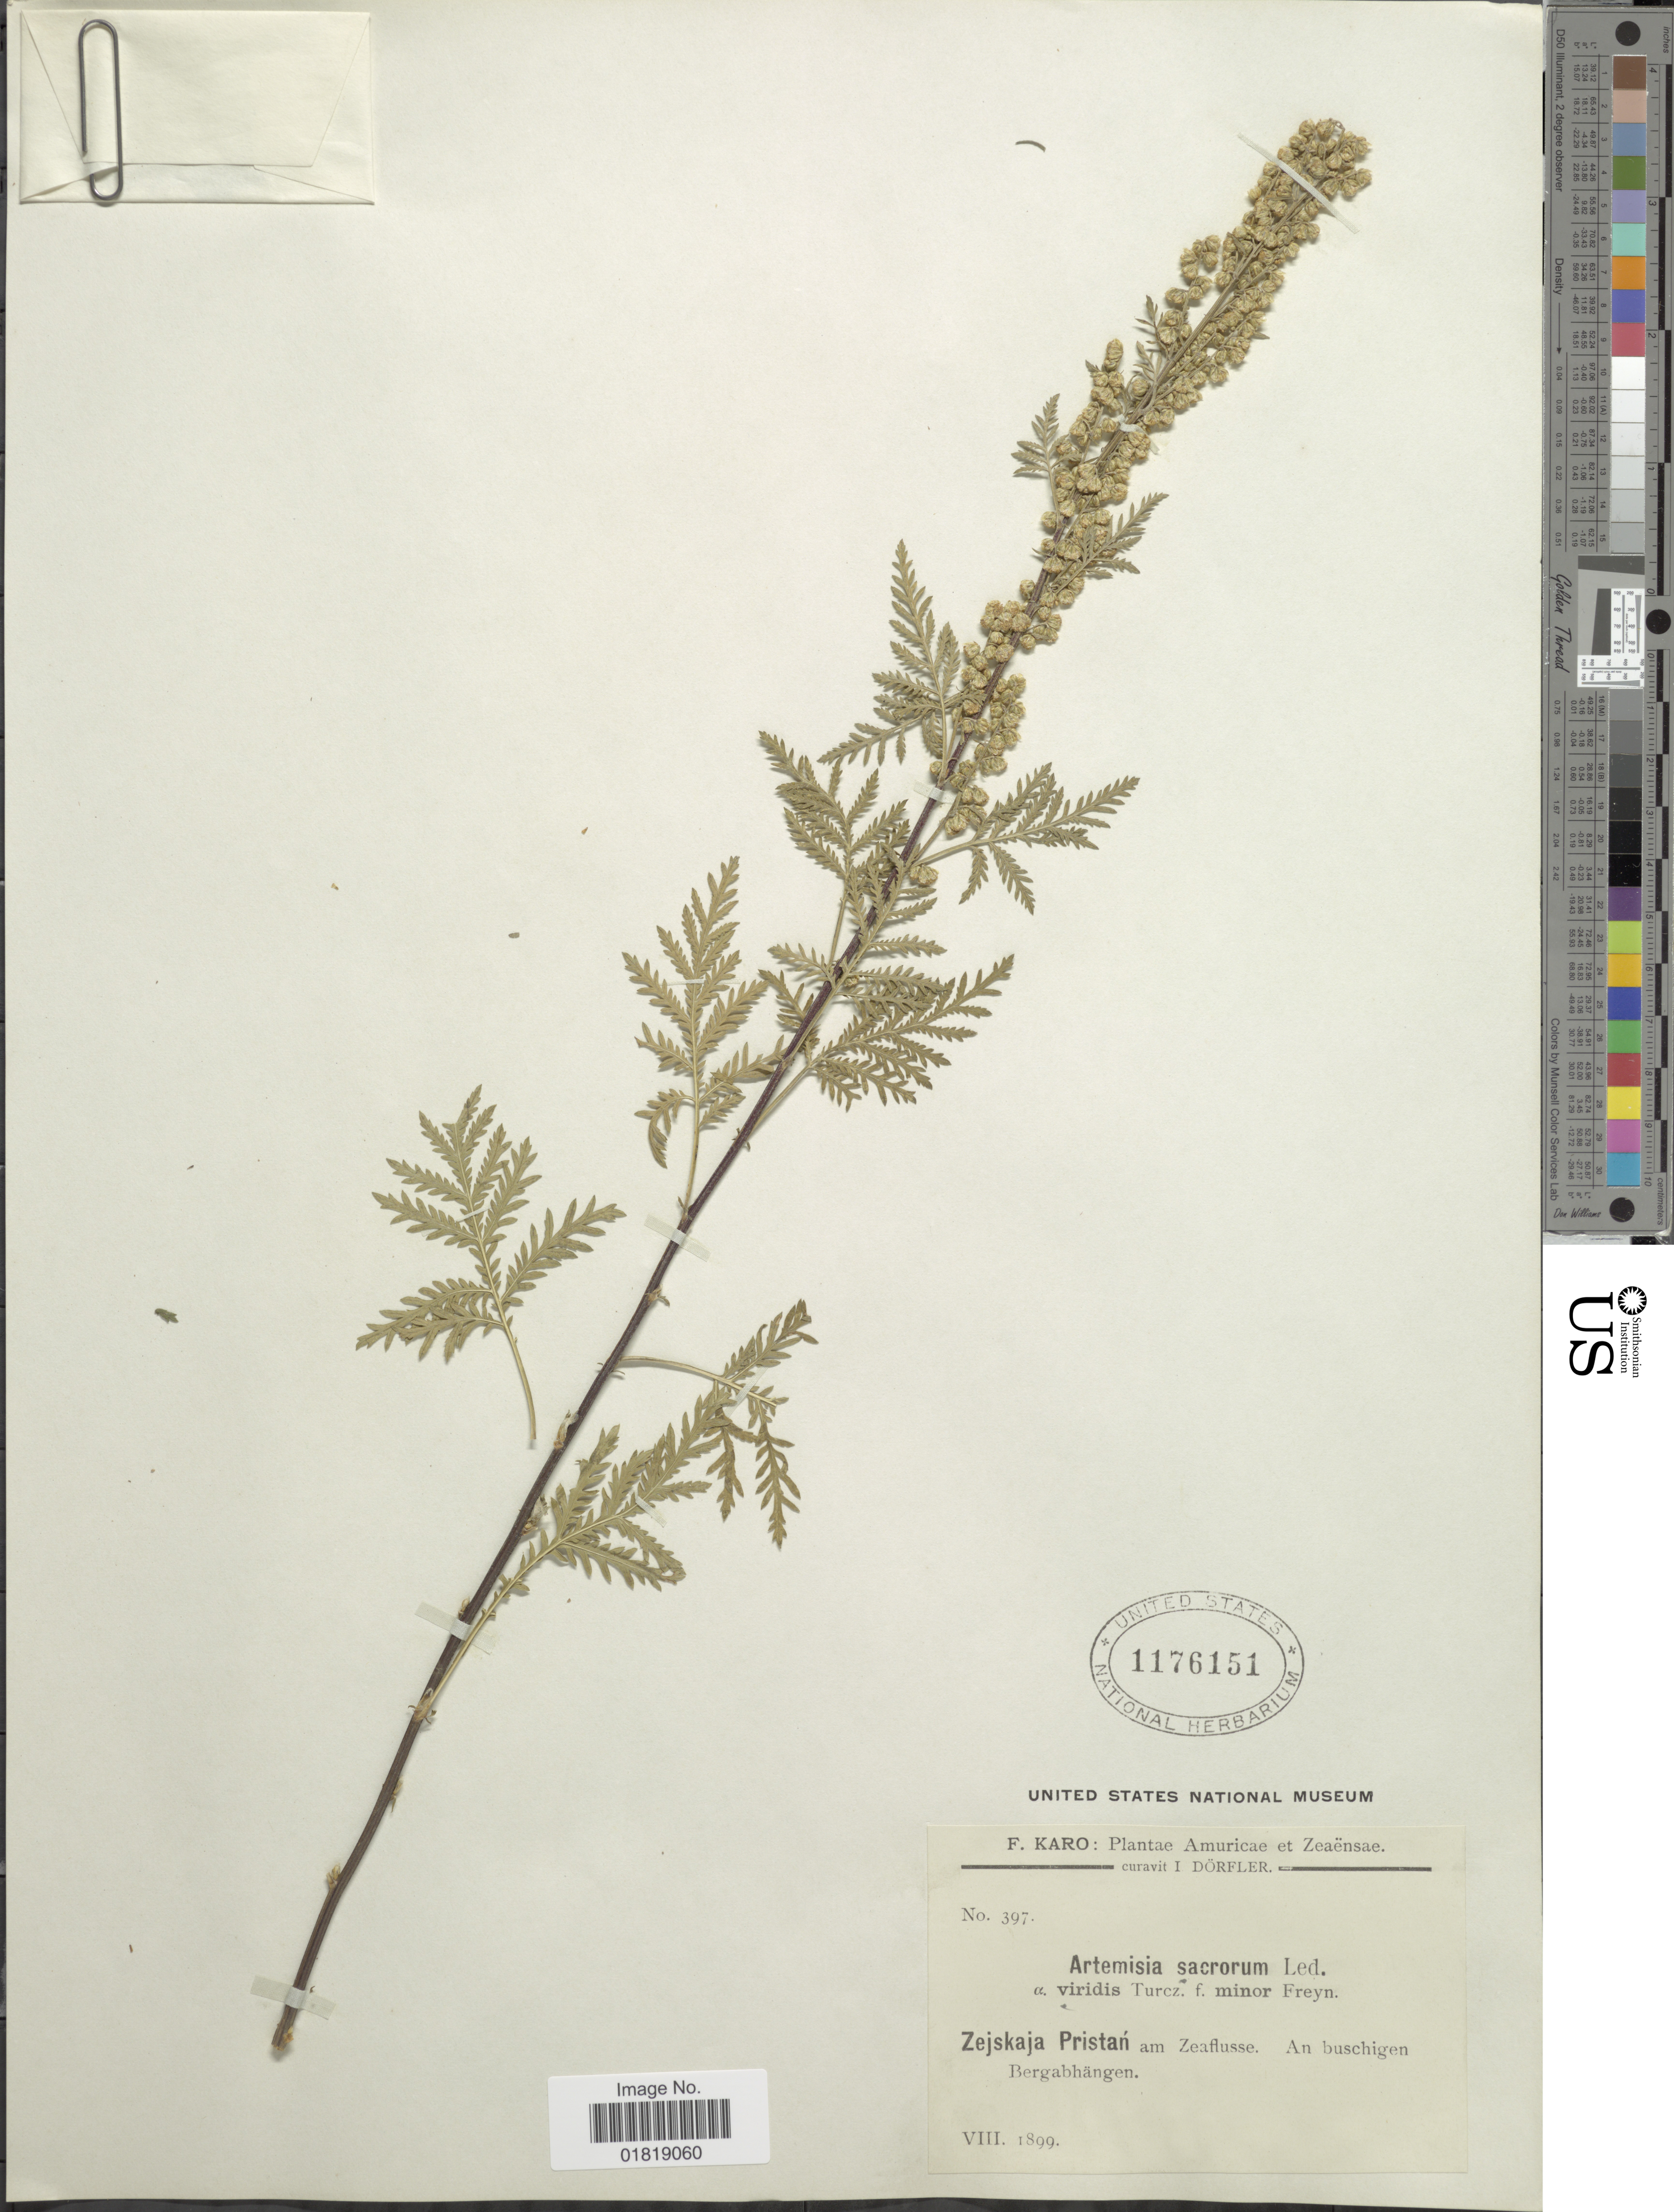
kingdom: Plantae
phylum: Tracheophyta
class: Magnoliopsida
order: Asterales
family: Asteraceae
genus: Artemisia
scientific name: Artemisia sacrorum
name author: Ledeb.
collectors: F. Karo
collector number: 397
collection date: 1899-08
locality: Amuricae et Zeaensae, Zejskaja Pristan am Zeaflusse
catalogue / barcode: US 1176151